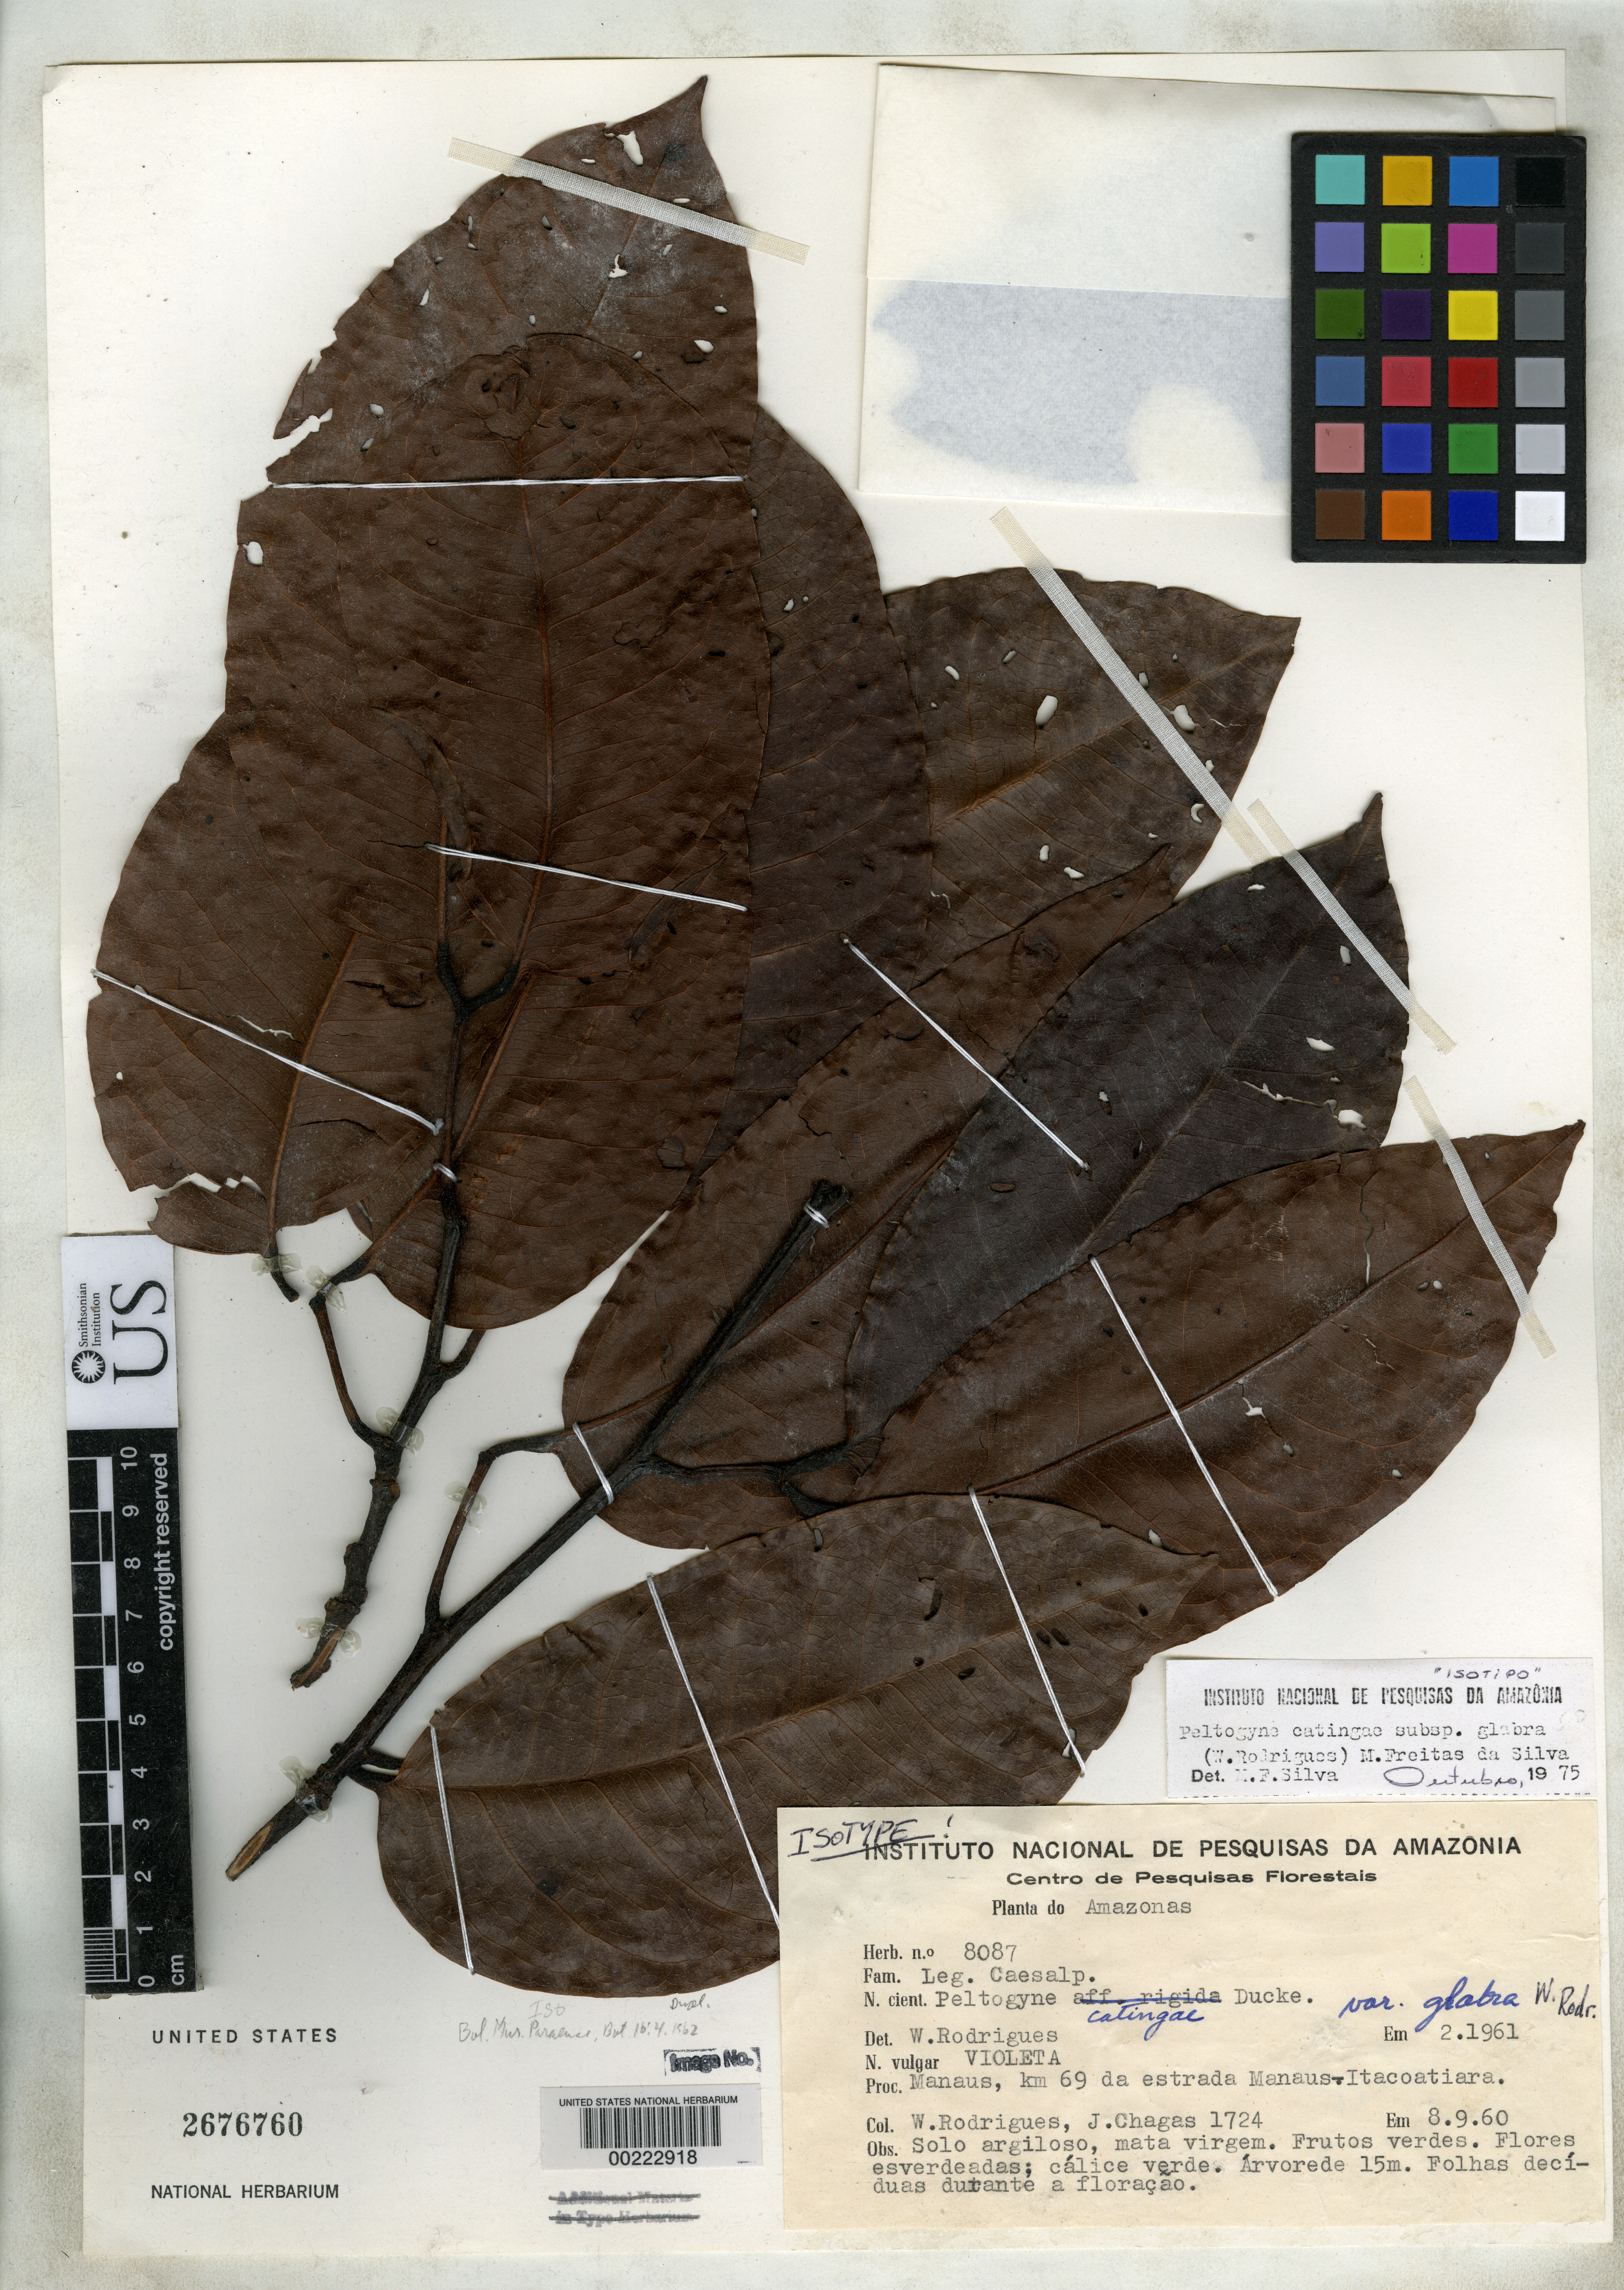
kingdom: Plantae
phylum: Tracheophyta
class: Magnoliopsida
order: Fabales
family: Fabaceae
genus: Peltogyne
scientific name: Peltogyne catingae var. glabra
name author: W.A. Rodrigues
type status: Isotype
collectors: W. A. Rodrigues & J. Chagas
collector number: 1724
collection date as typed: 08 Sep 1960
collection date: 1960-09-08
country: Brazil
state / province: Amazonas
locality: Manaus, km 69 da estrada Manaus-Itacoatiara.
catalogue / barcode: US 2676760